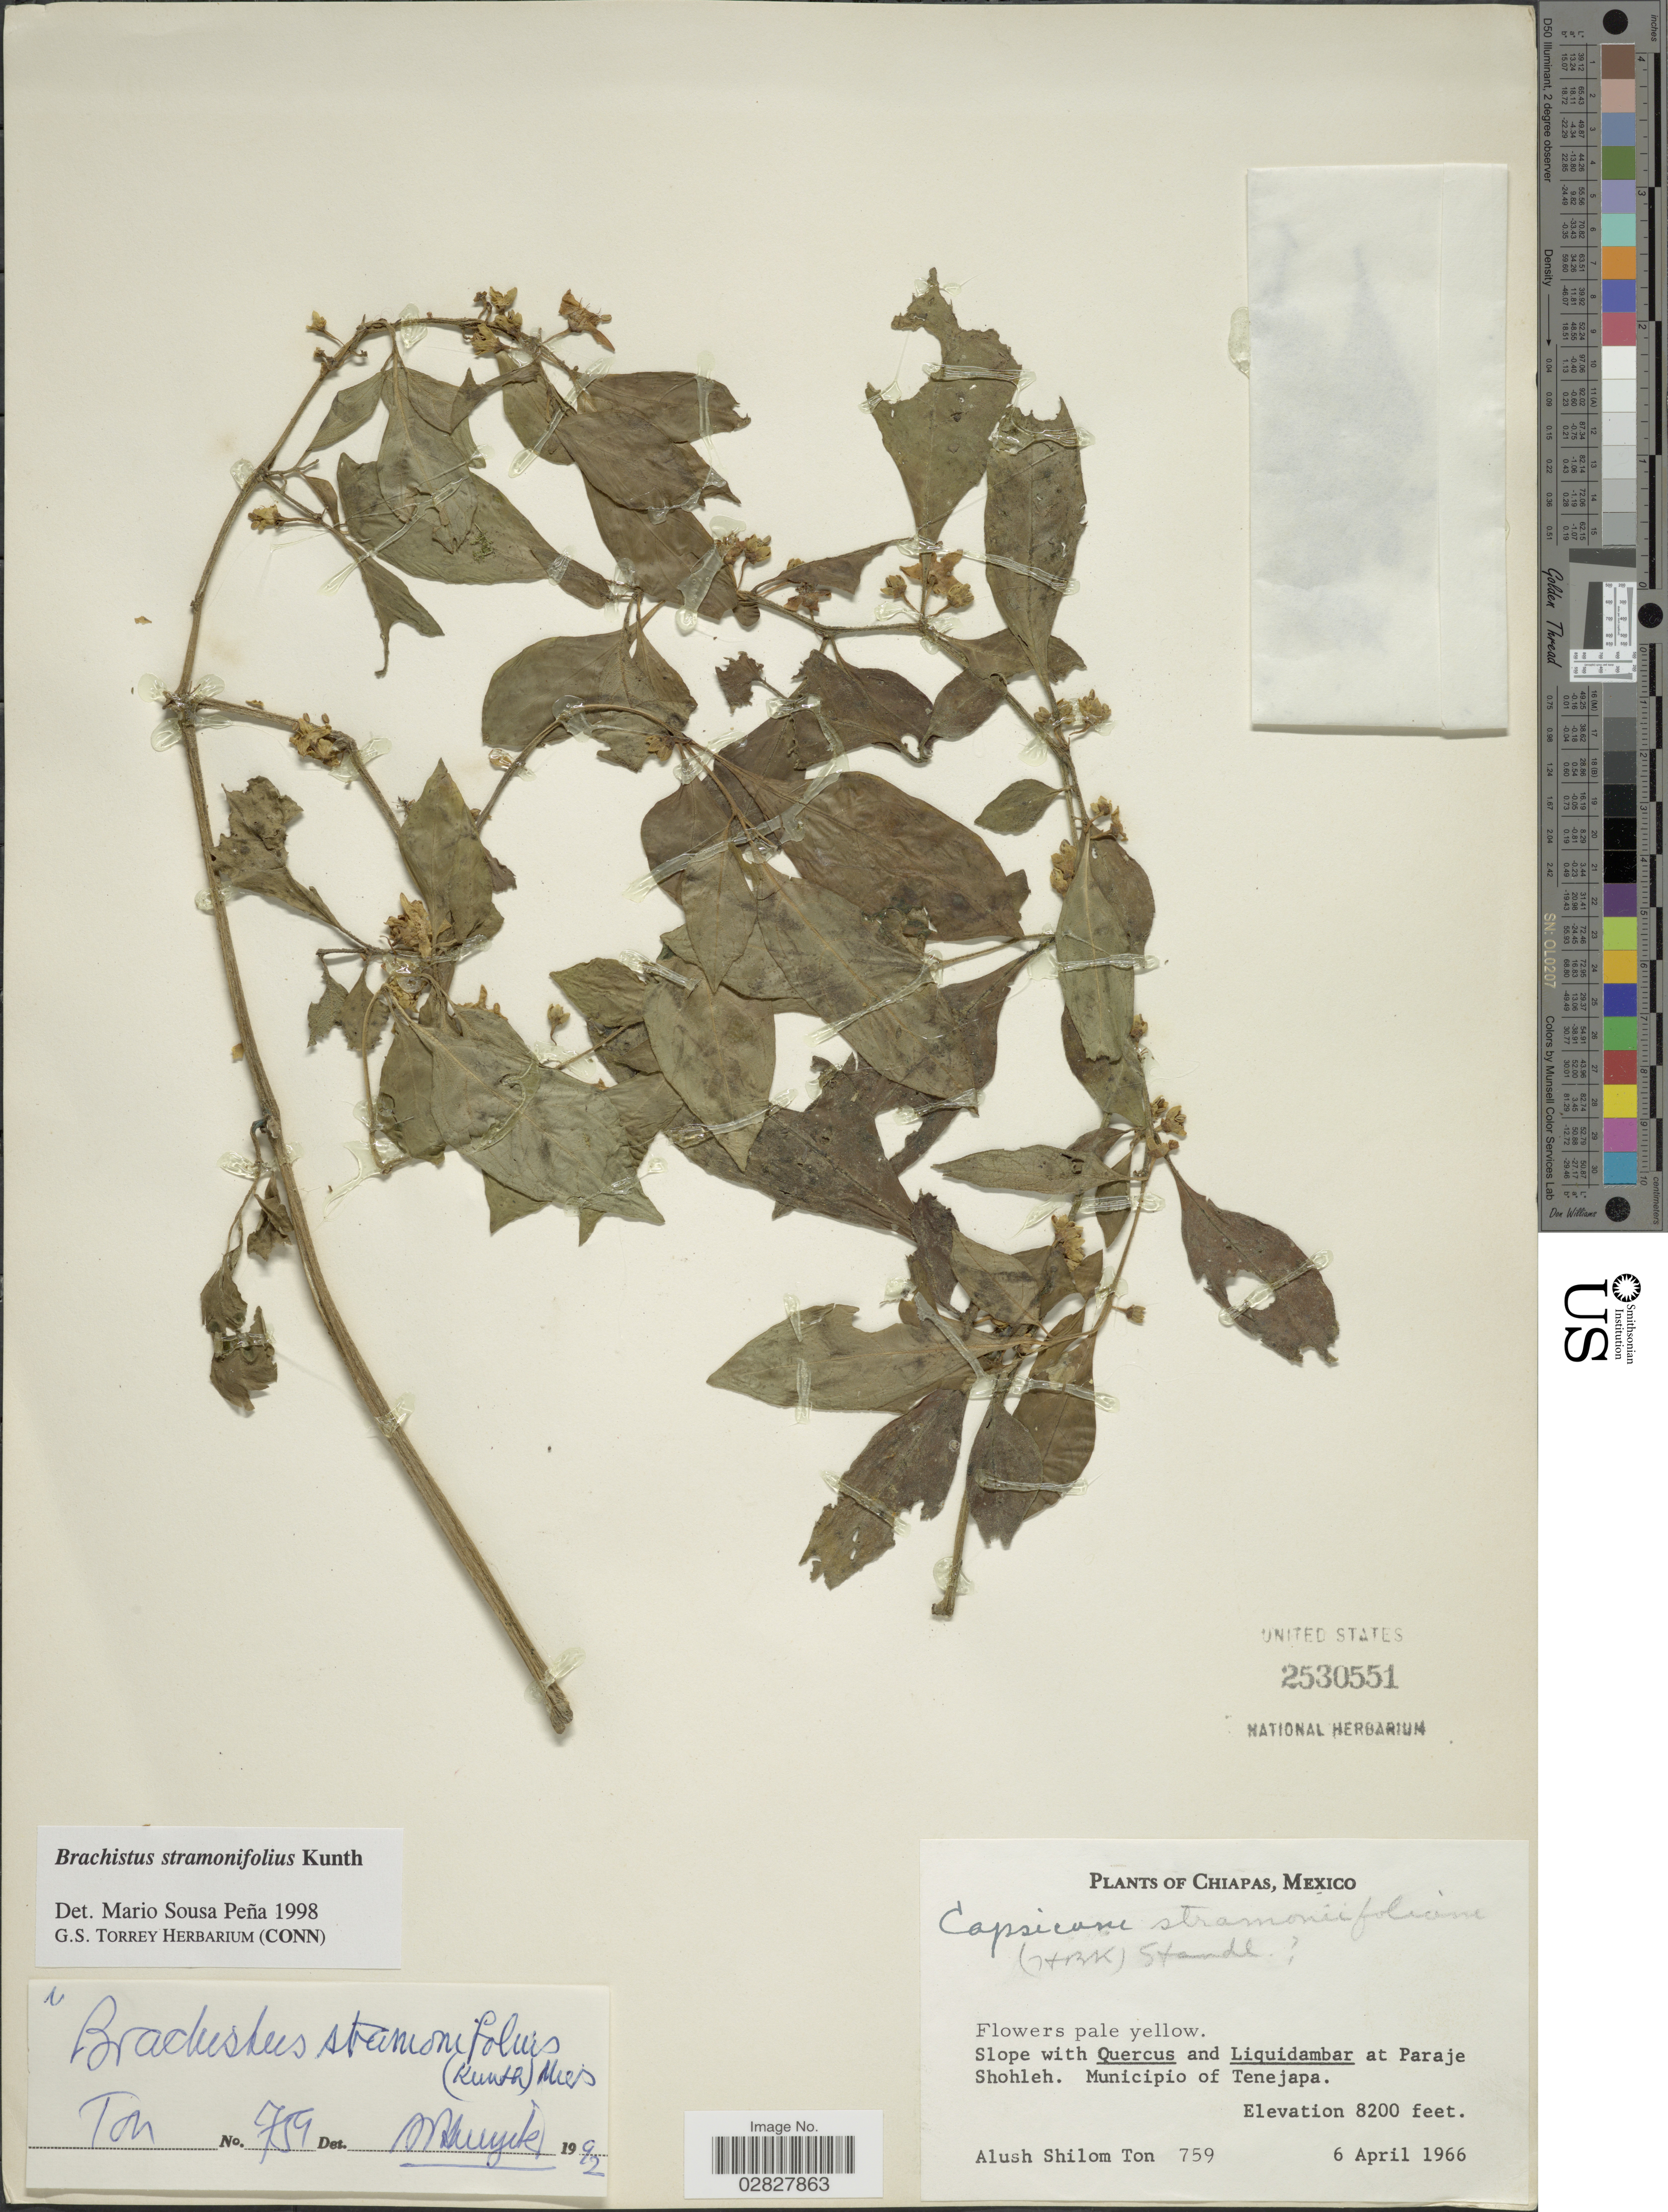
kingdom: Plantae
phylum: Tracheophyta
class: Magnoliopsida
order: Solanales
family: Solanaceae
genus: Brachistus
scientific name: Brachistus stramonifolius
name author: (Kunth) Miers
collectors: A. M. Ton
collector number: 759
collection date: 1966-04-06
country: Mexico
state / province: Chiapas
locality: At Paraje Shohleh, Municipio of Tenejapa.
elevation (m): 2499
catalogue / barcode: US 2530551